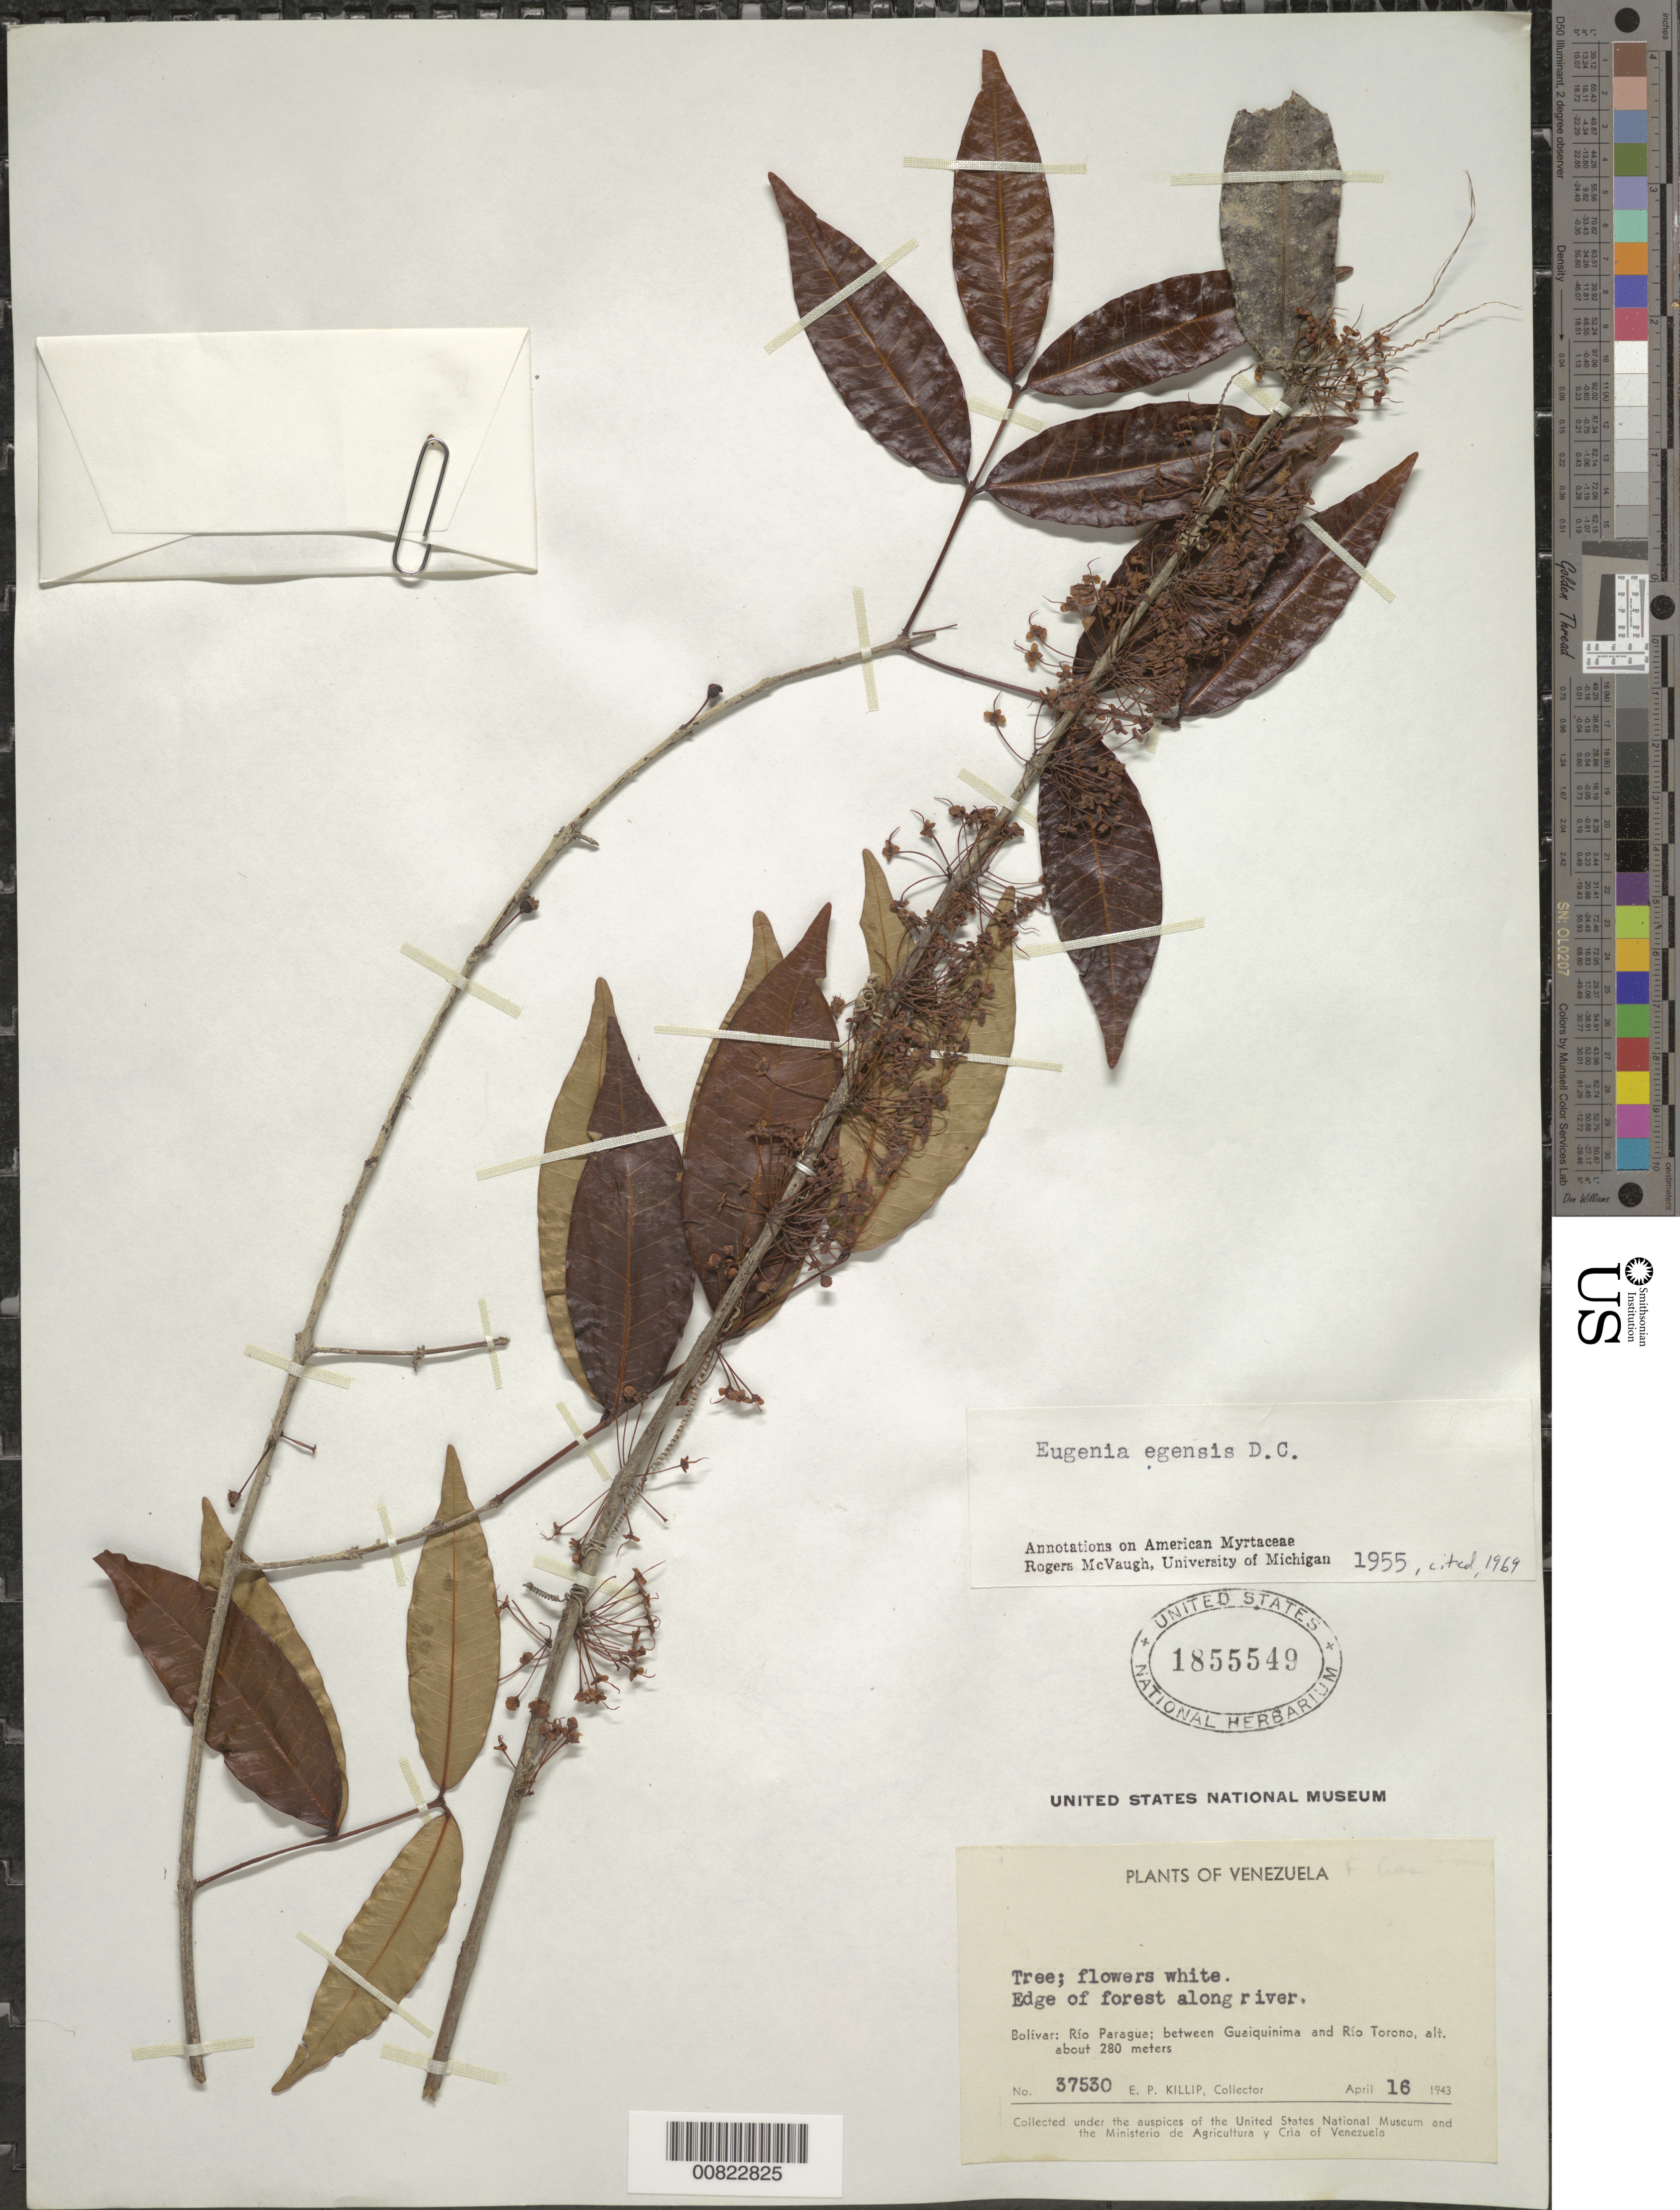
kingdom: Plantae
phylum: Tracheophyta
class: Magnoliopsida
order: Myrtales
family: Myrtaceae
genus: Eugenia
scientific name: Eugenia egensis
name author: DC.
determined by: McVaugh, R.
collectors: E. P. Killip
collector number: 37530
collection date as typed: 16-Apr-43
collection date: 1943-04-16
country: Venezuela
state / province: Bolívar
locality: Río Paragua, between Guaiquinima and Río Torono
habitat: Edge of forest along river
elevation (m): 280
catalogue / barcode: US 1855549